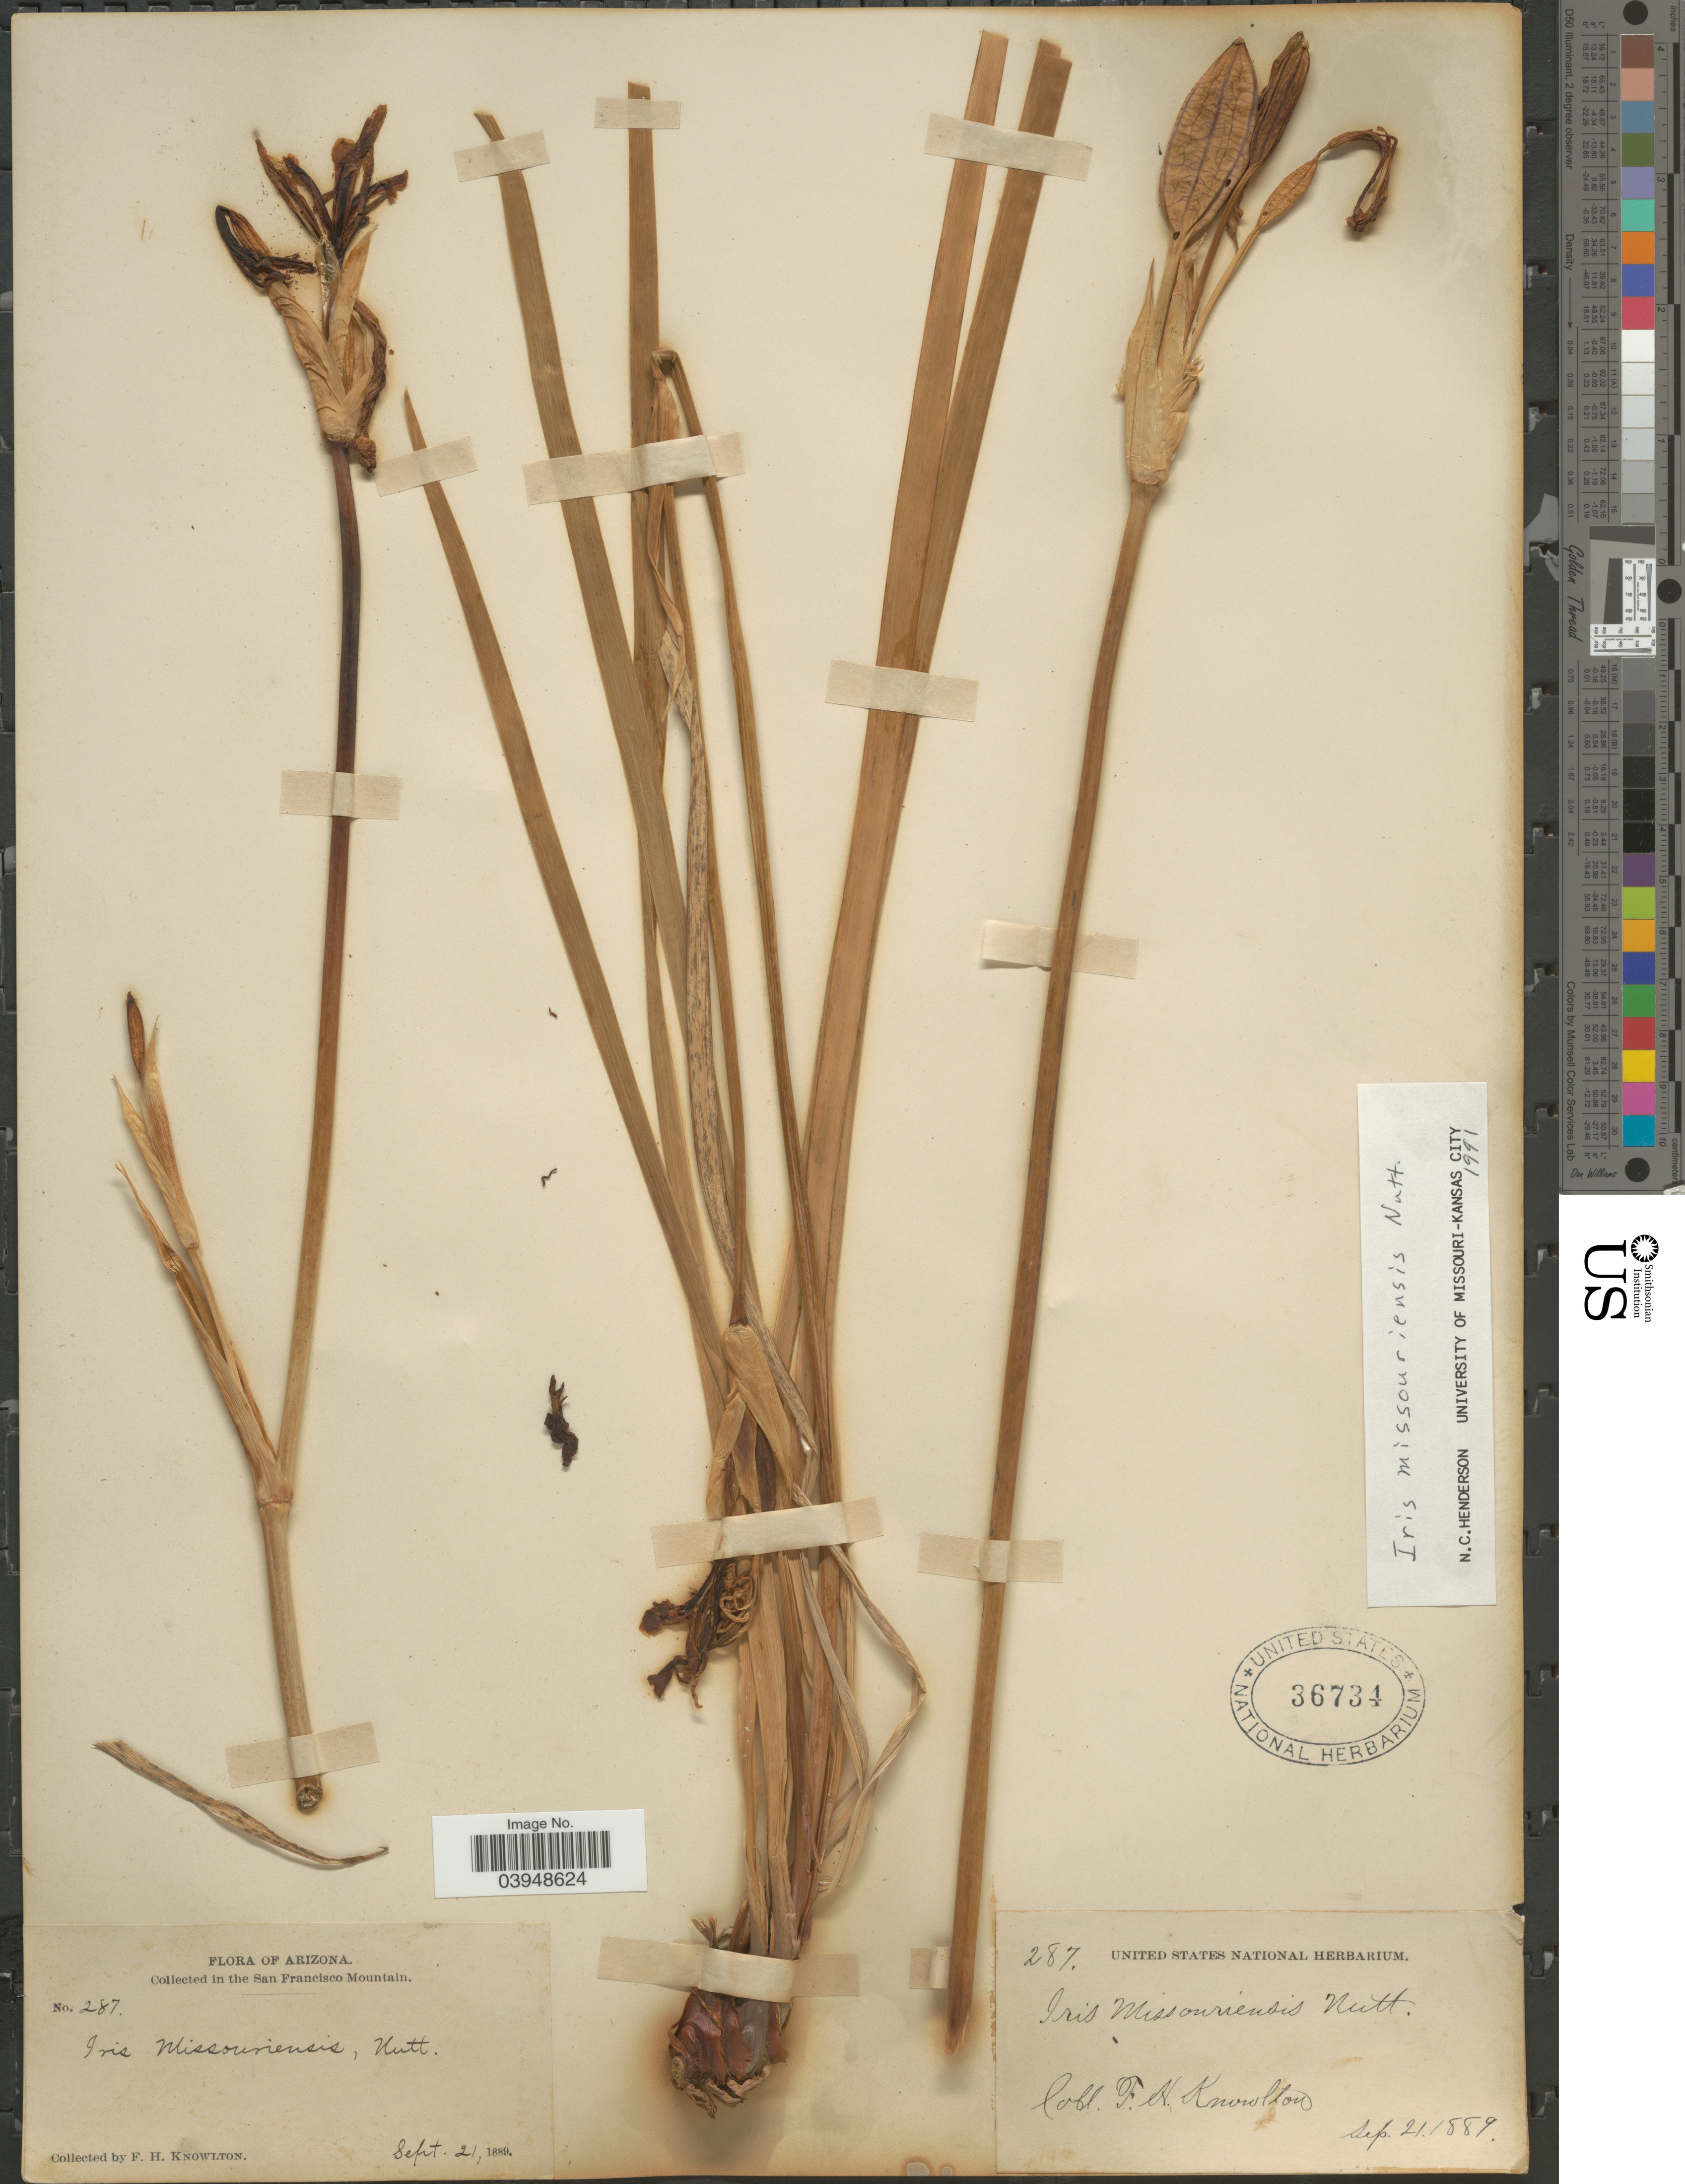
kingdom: Plantae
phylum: Tracheophyta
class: Liliopsida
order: Asparagales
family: Iridaceae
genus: Iris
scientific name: Iris missouriensis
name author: Nutt.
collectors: F. H. Knowlton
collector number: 287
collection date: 1889-09-21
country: United States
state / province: Arizona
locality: In the San Francisco Mountain.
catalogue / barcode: US 36734